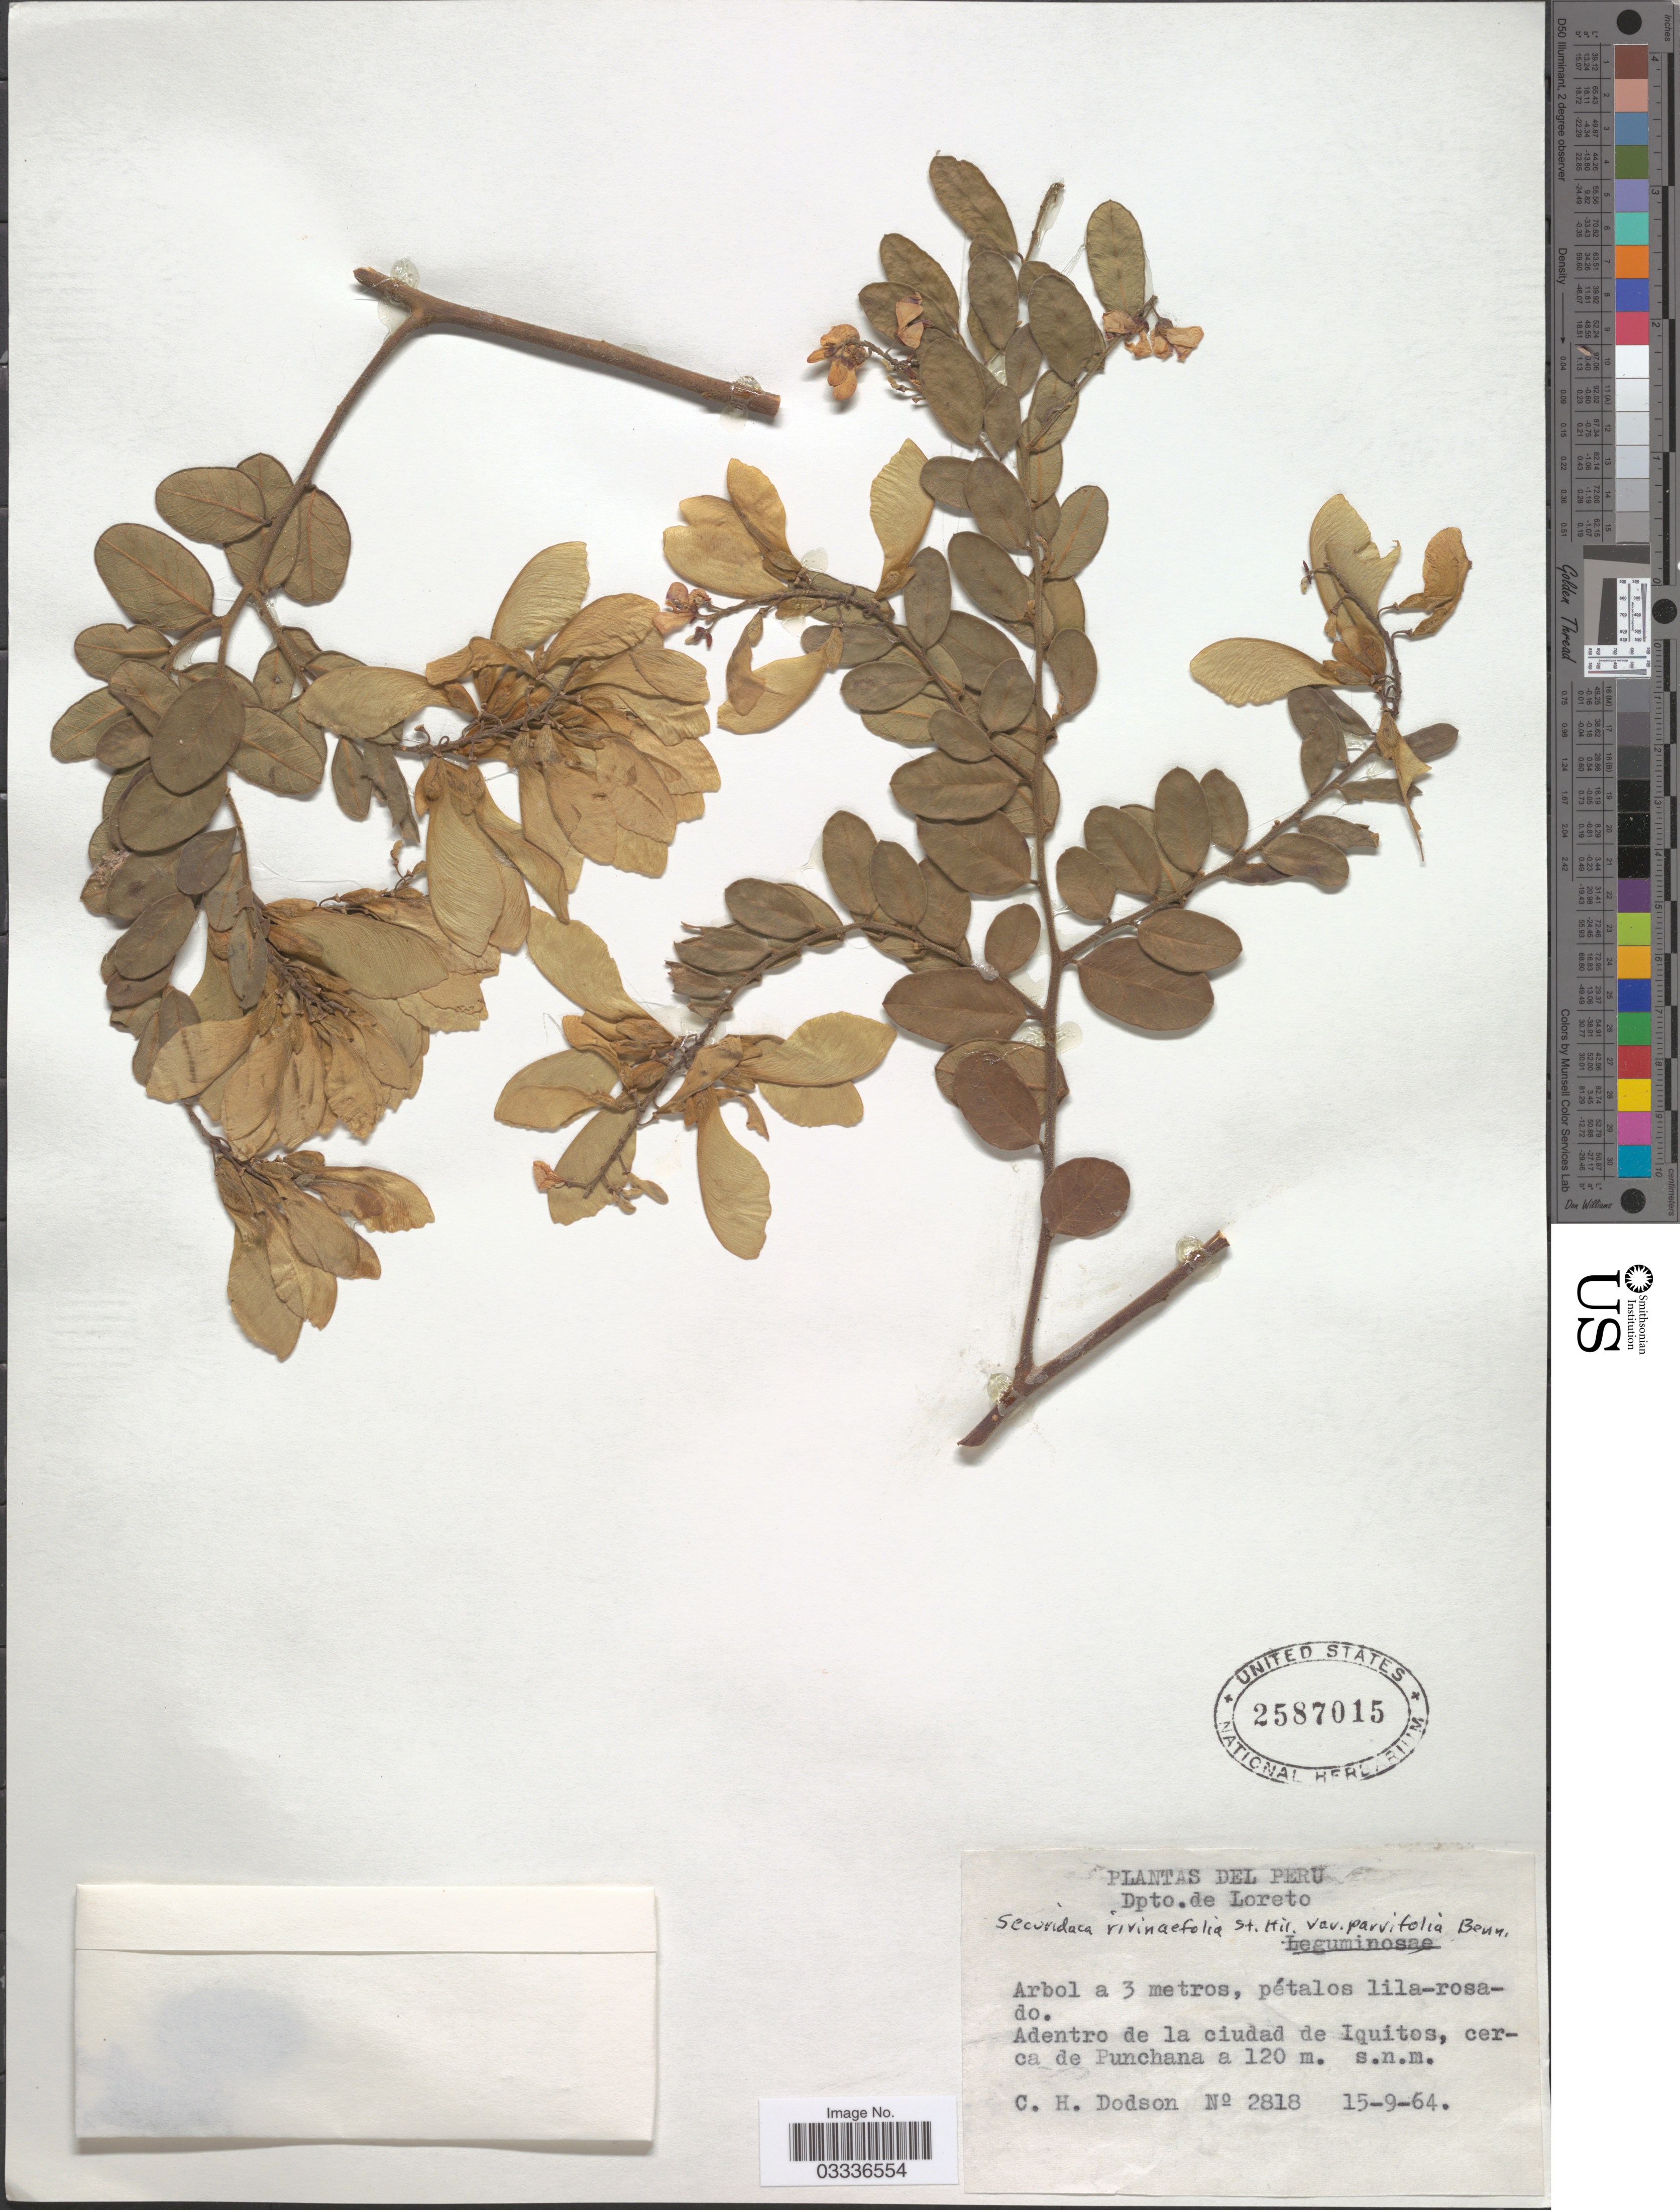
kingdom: Plantae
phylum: Tracheophyta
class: Magnoliopsida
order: Fabales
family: Polygalaceae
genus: Securidaca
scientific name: Securidaca rivinifolia var. parvifolia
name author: A.W. Benn.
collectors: C. H. Dodson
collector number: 2818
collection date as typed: Transcribed d/m/y: 15/9/64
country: Peru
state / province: Loreto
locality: Dpto. de Loreto. Adentro de la ciudad de Iquitos, cerca de Punchana.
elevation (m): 120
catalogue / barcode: US 2587015